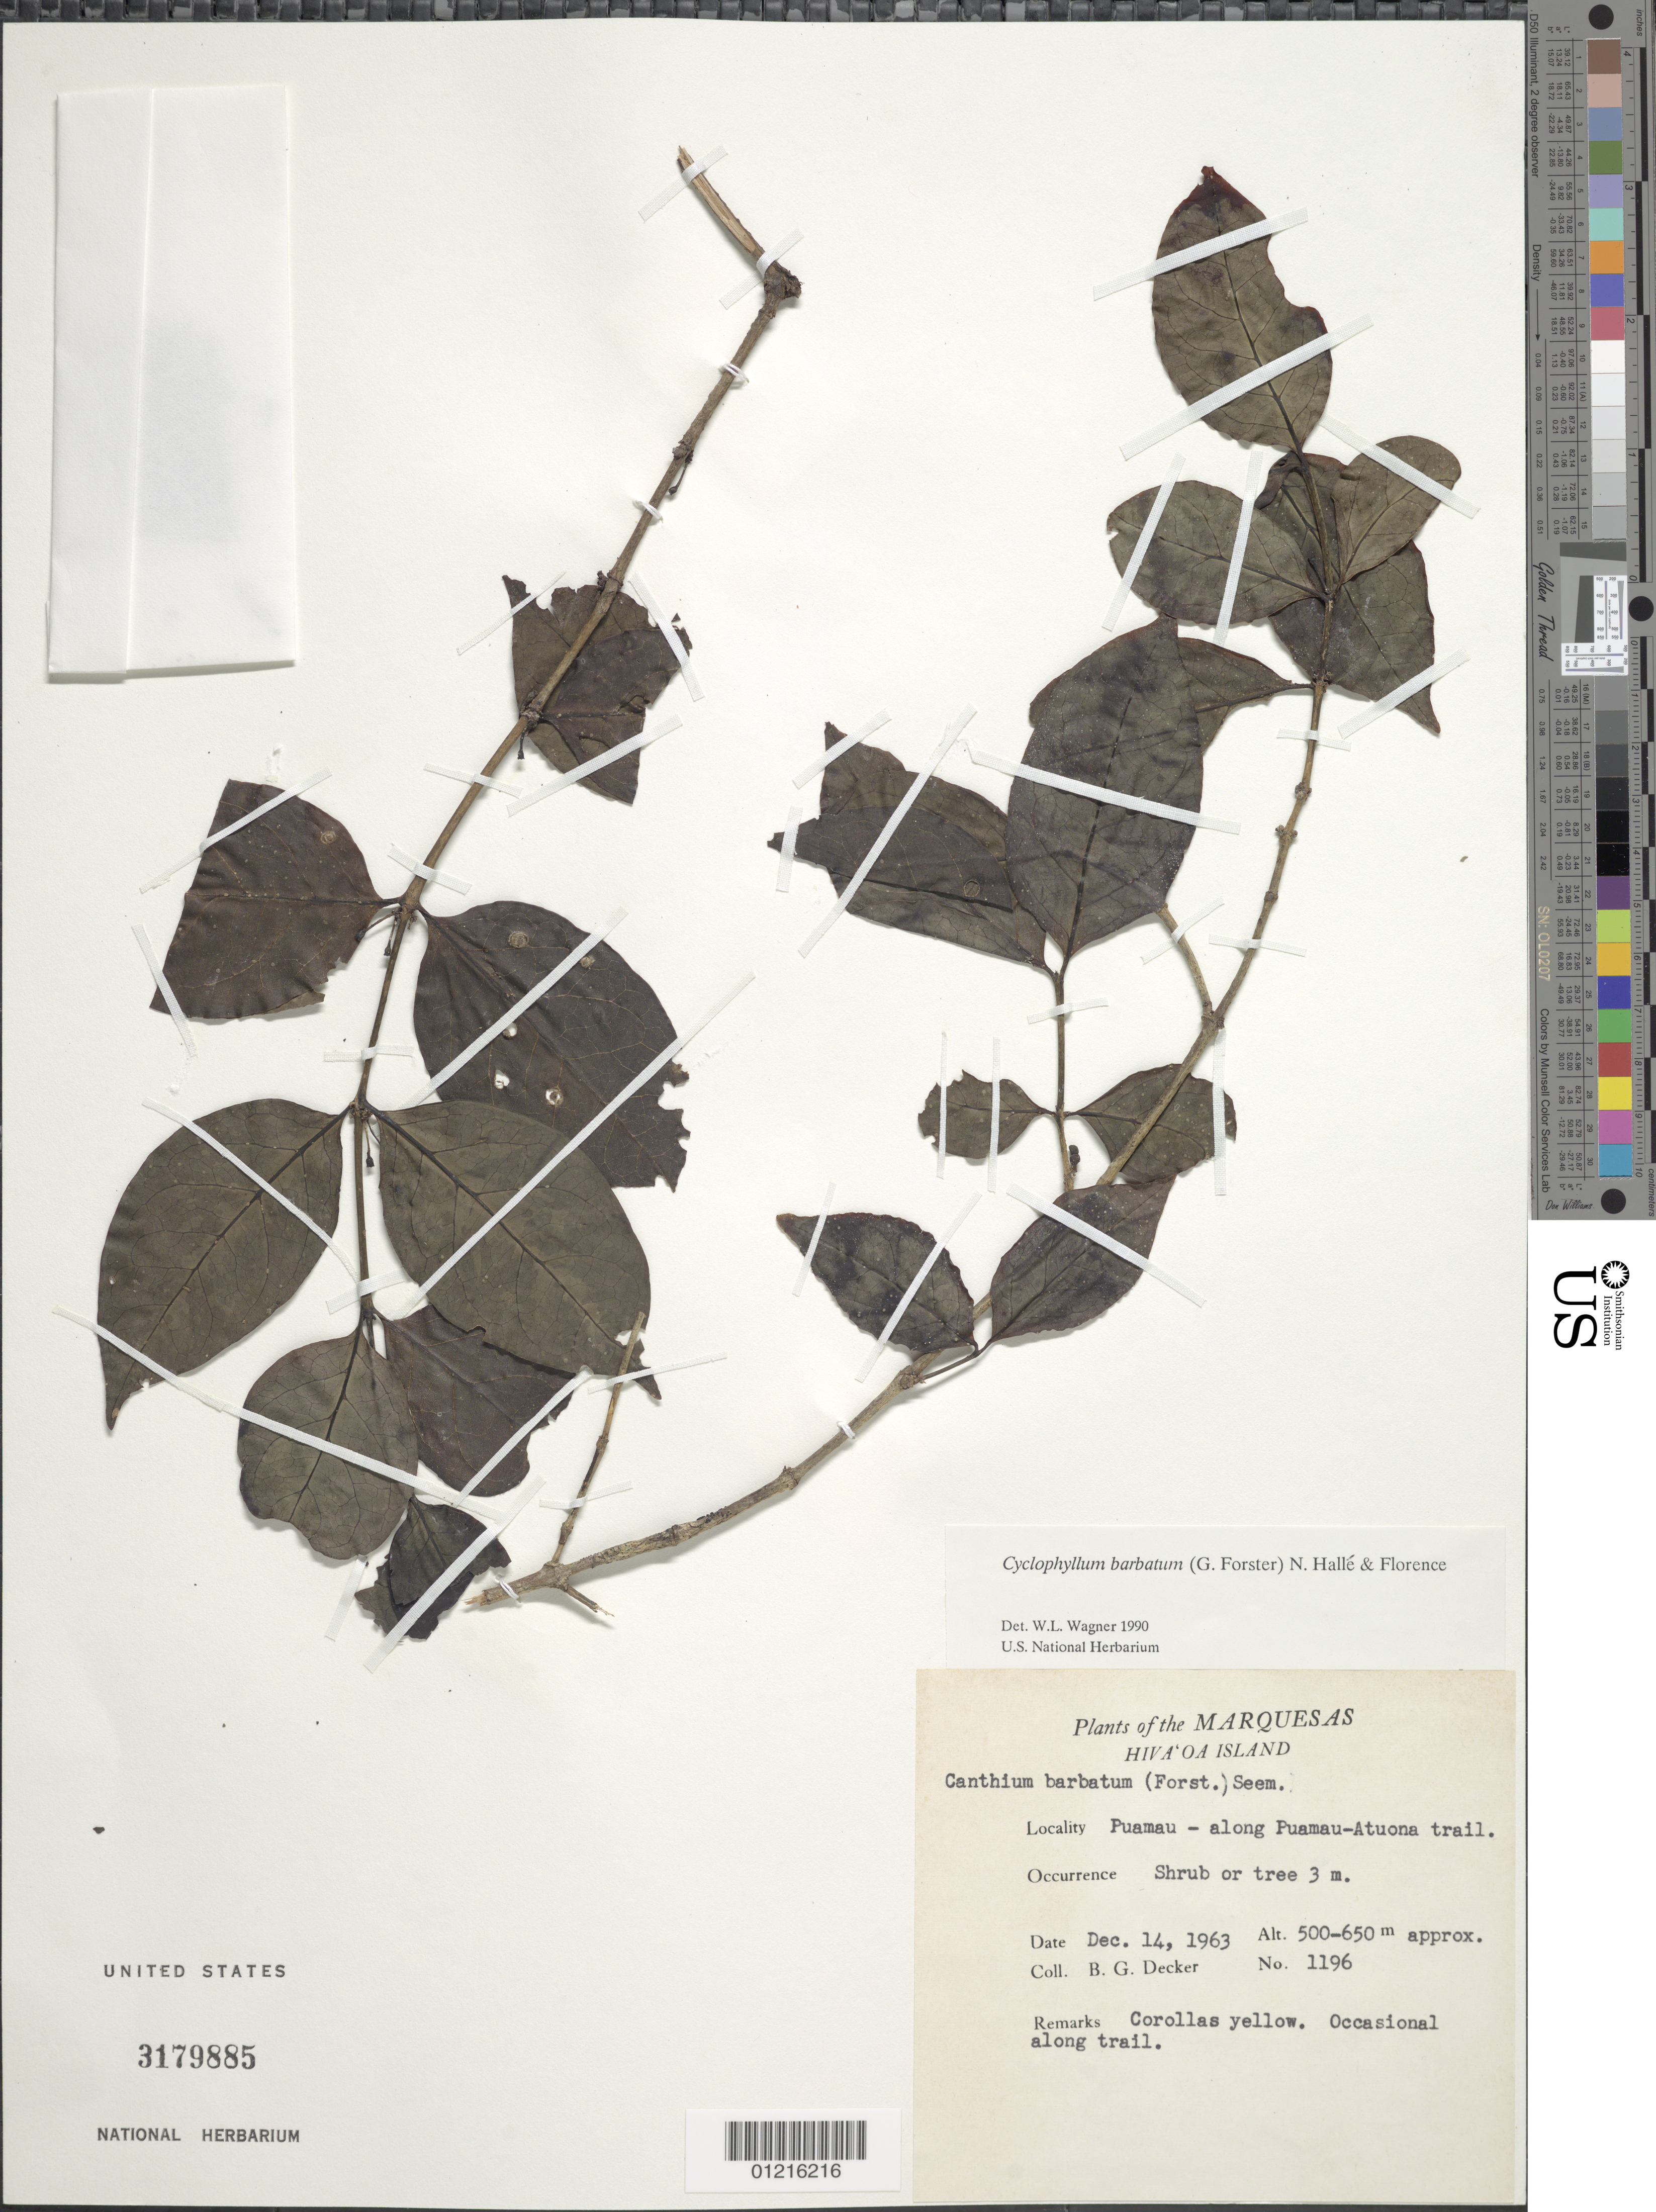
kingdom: Plantae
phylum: Tracheophyta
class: Magnoliopsida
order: Gentianales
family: Rubiaceae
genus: Cyclophyllum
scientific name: Cyclophyllum barbatum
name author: (G. Forst.) N. Hallé & J. Florence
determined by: Wagner, W. L., (BOT), Smithsonian Institution - National Museum of Natural History (UNITED STATES)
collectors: B. G. Decker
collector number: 1196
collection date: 1963-12-14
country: French Polynesia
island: Hiva Oa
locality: Puamau, along Puamau-Atuona Trail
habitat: Shrub or tree 3 m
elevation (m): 500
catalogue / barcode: US 3179885